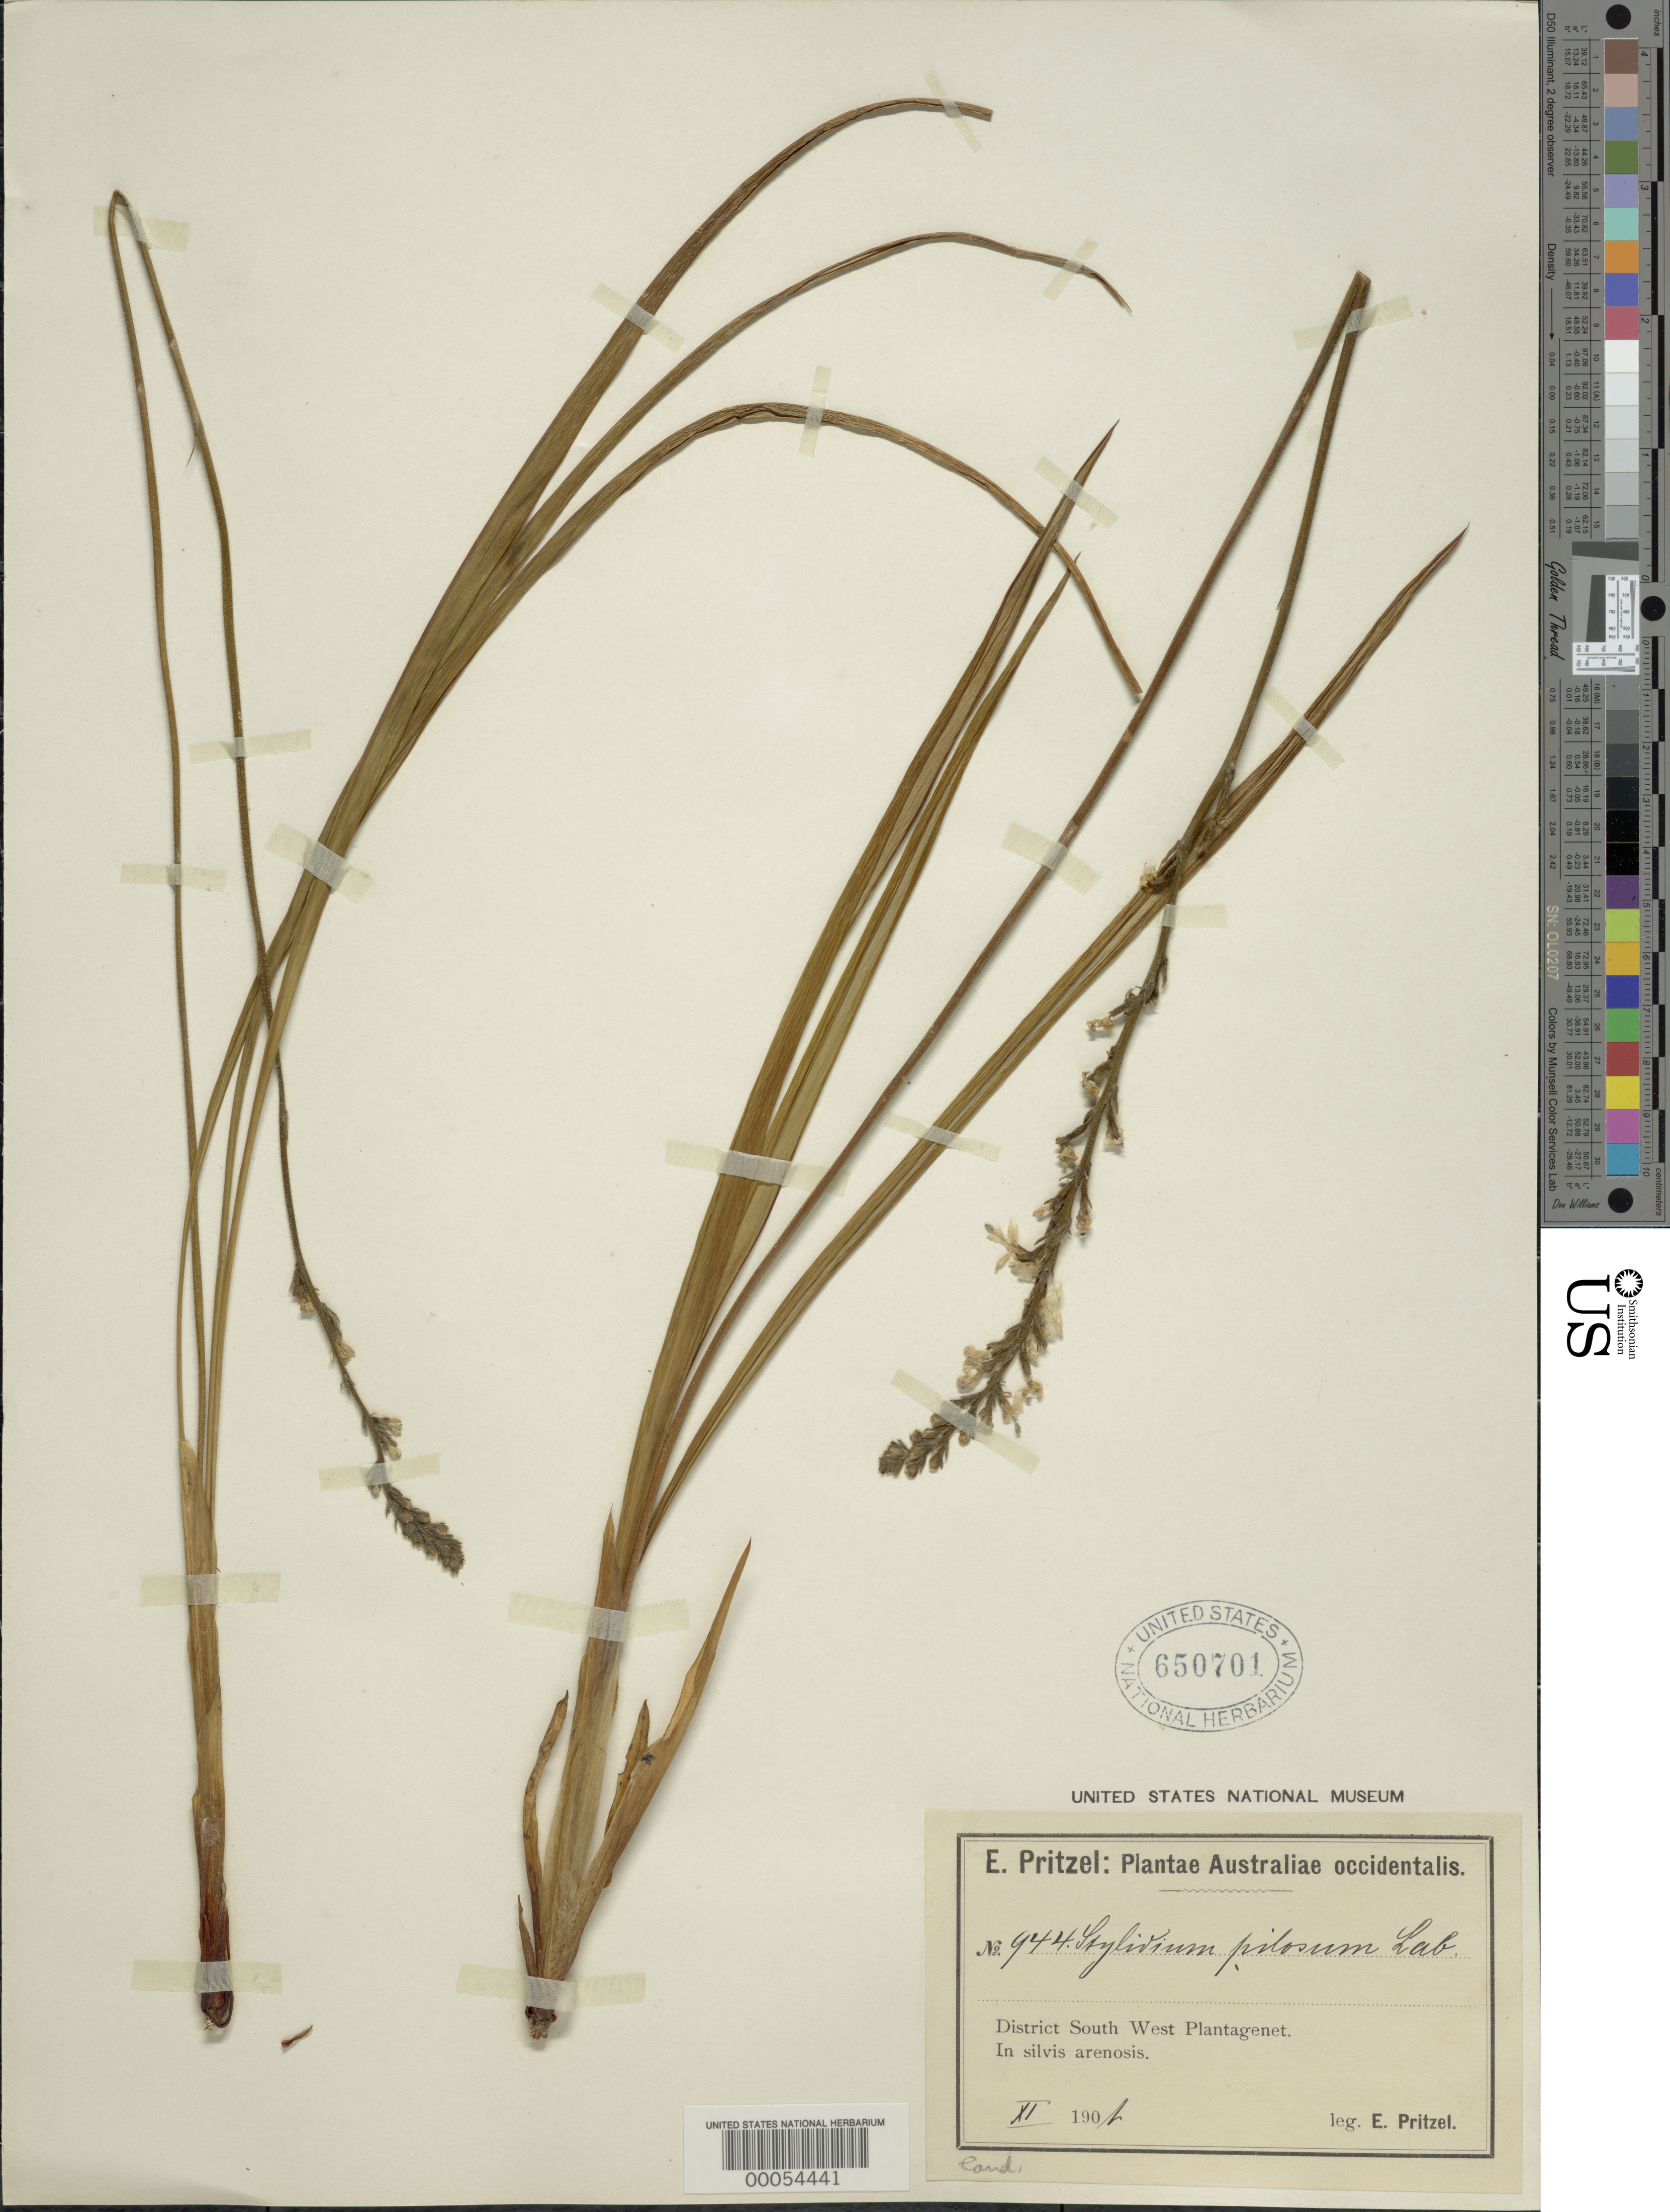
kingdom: Plantae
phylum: Tracheophyta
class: Magnoliopsida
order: Asterales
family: Stylidiaceae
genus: Stylidium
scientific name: Stylidium pilosum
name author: (Labill.) Labill.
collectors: E. G. Pritzel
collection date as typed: Nov 1901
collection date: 1901-11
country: Australia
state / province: Western Australia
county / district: Plantagenet ?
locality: South west plantagenet dist.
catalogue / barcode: US 650701